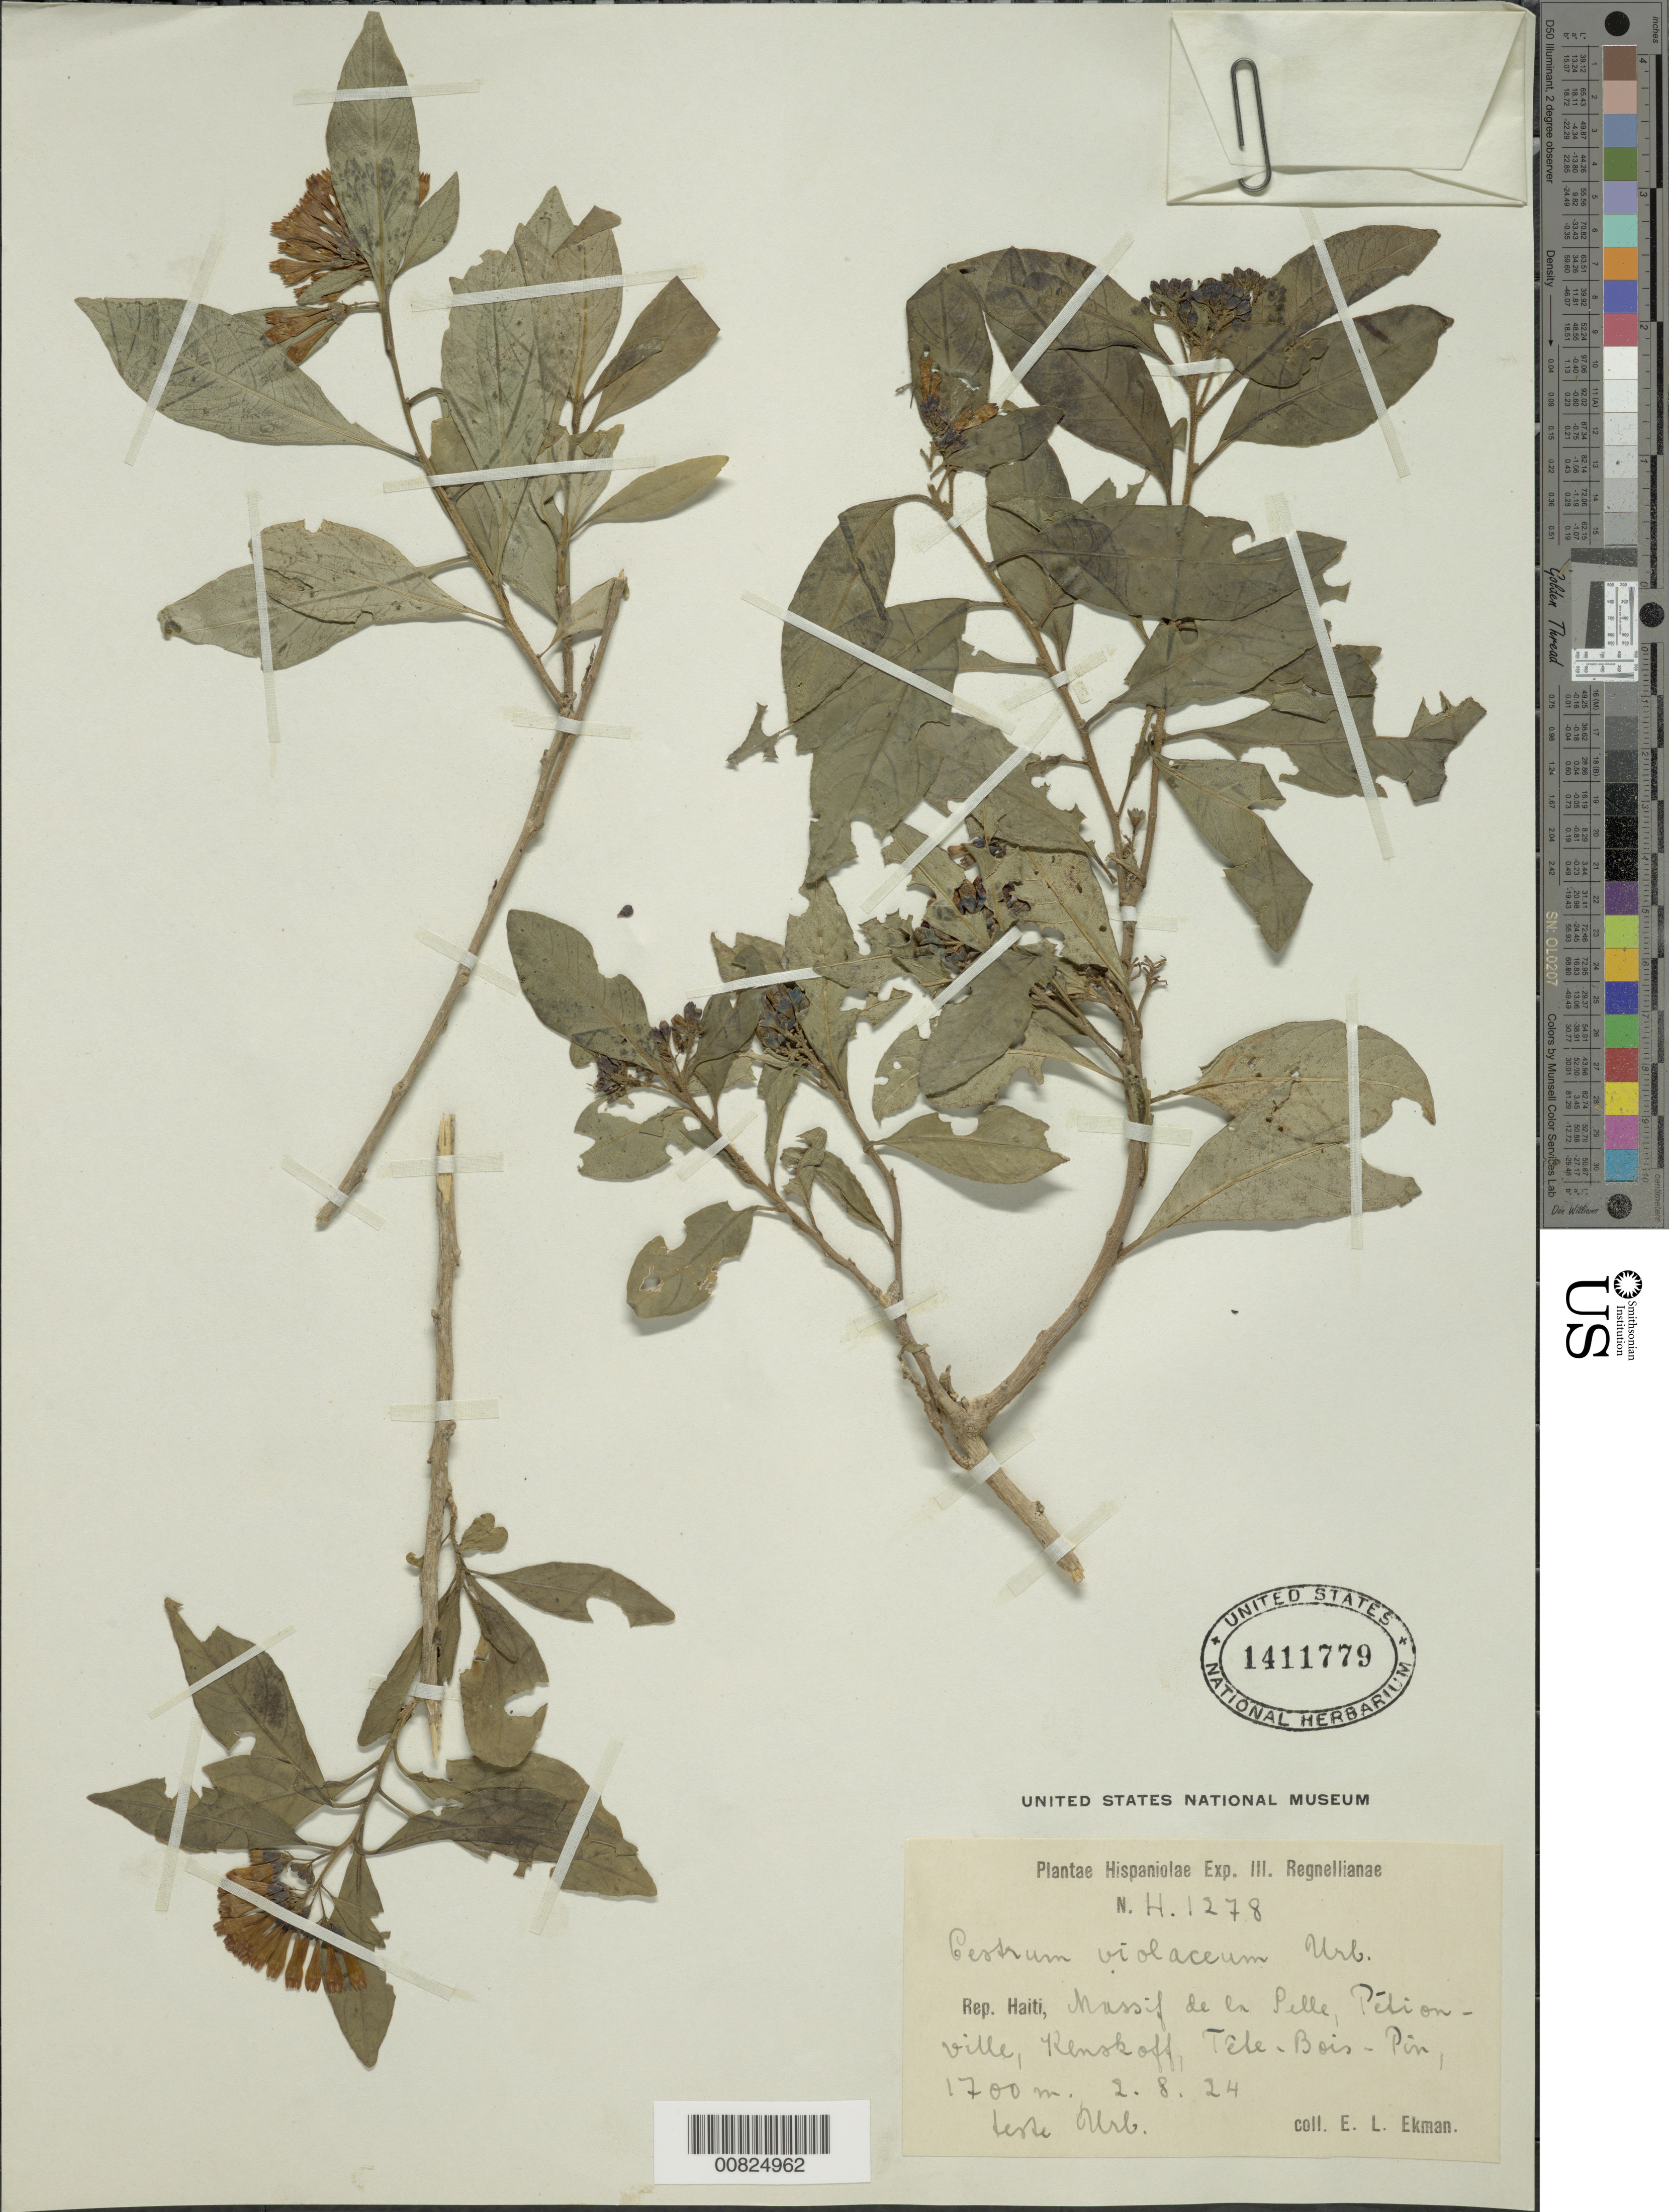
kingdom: Plantae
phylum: Tracheophyta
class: Magnoliopsida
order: Solanales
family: Solanaceae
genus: Cestrum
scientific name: Cestrum violaceum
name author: Urb.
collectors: E. L. Ekman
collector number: H 1278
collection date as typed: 02 Aug 1924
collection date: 1924-08-02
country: Haiti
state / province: Ouest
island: Hispaniola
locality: Massif de la Selle, Pétionville, Kenskoff, Tête-Bois-Pin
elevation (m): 1700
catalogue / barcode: US 1411779